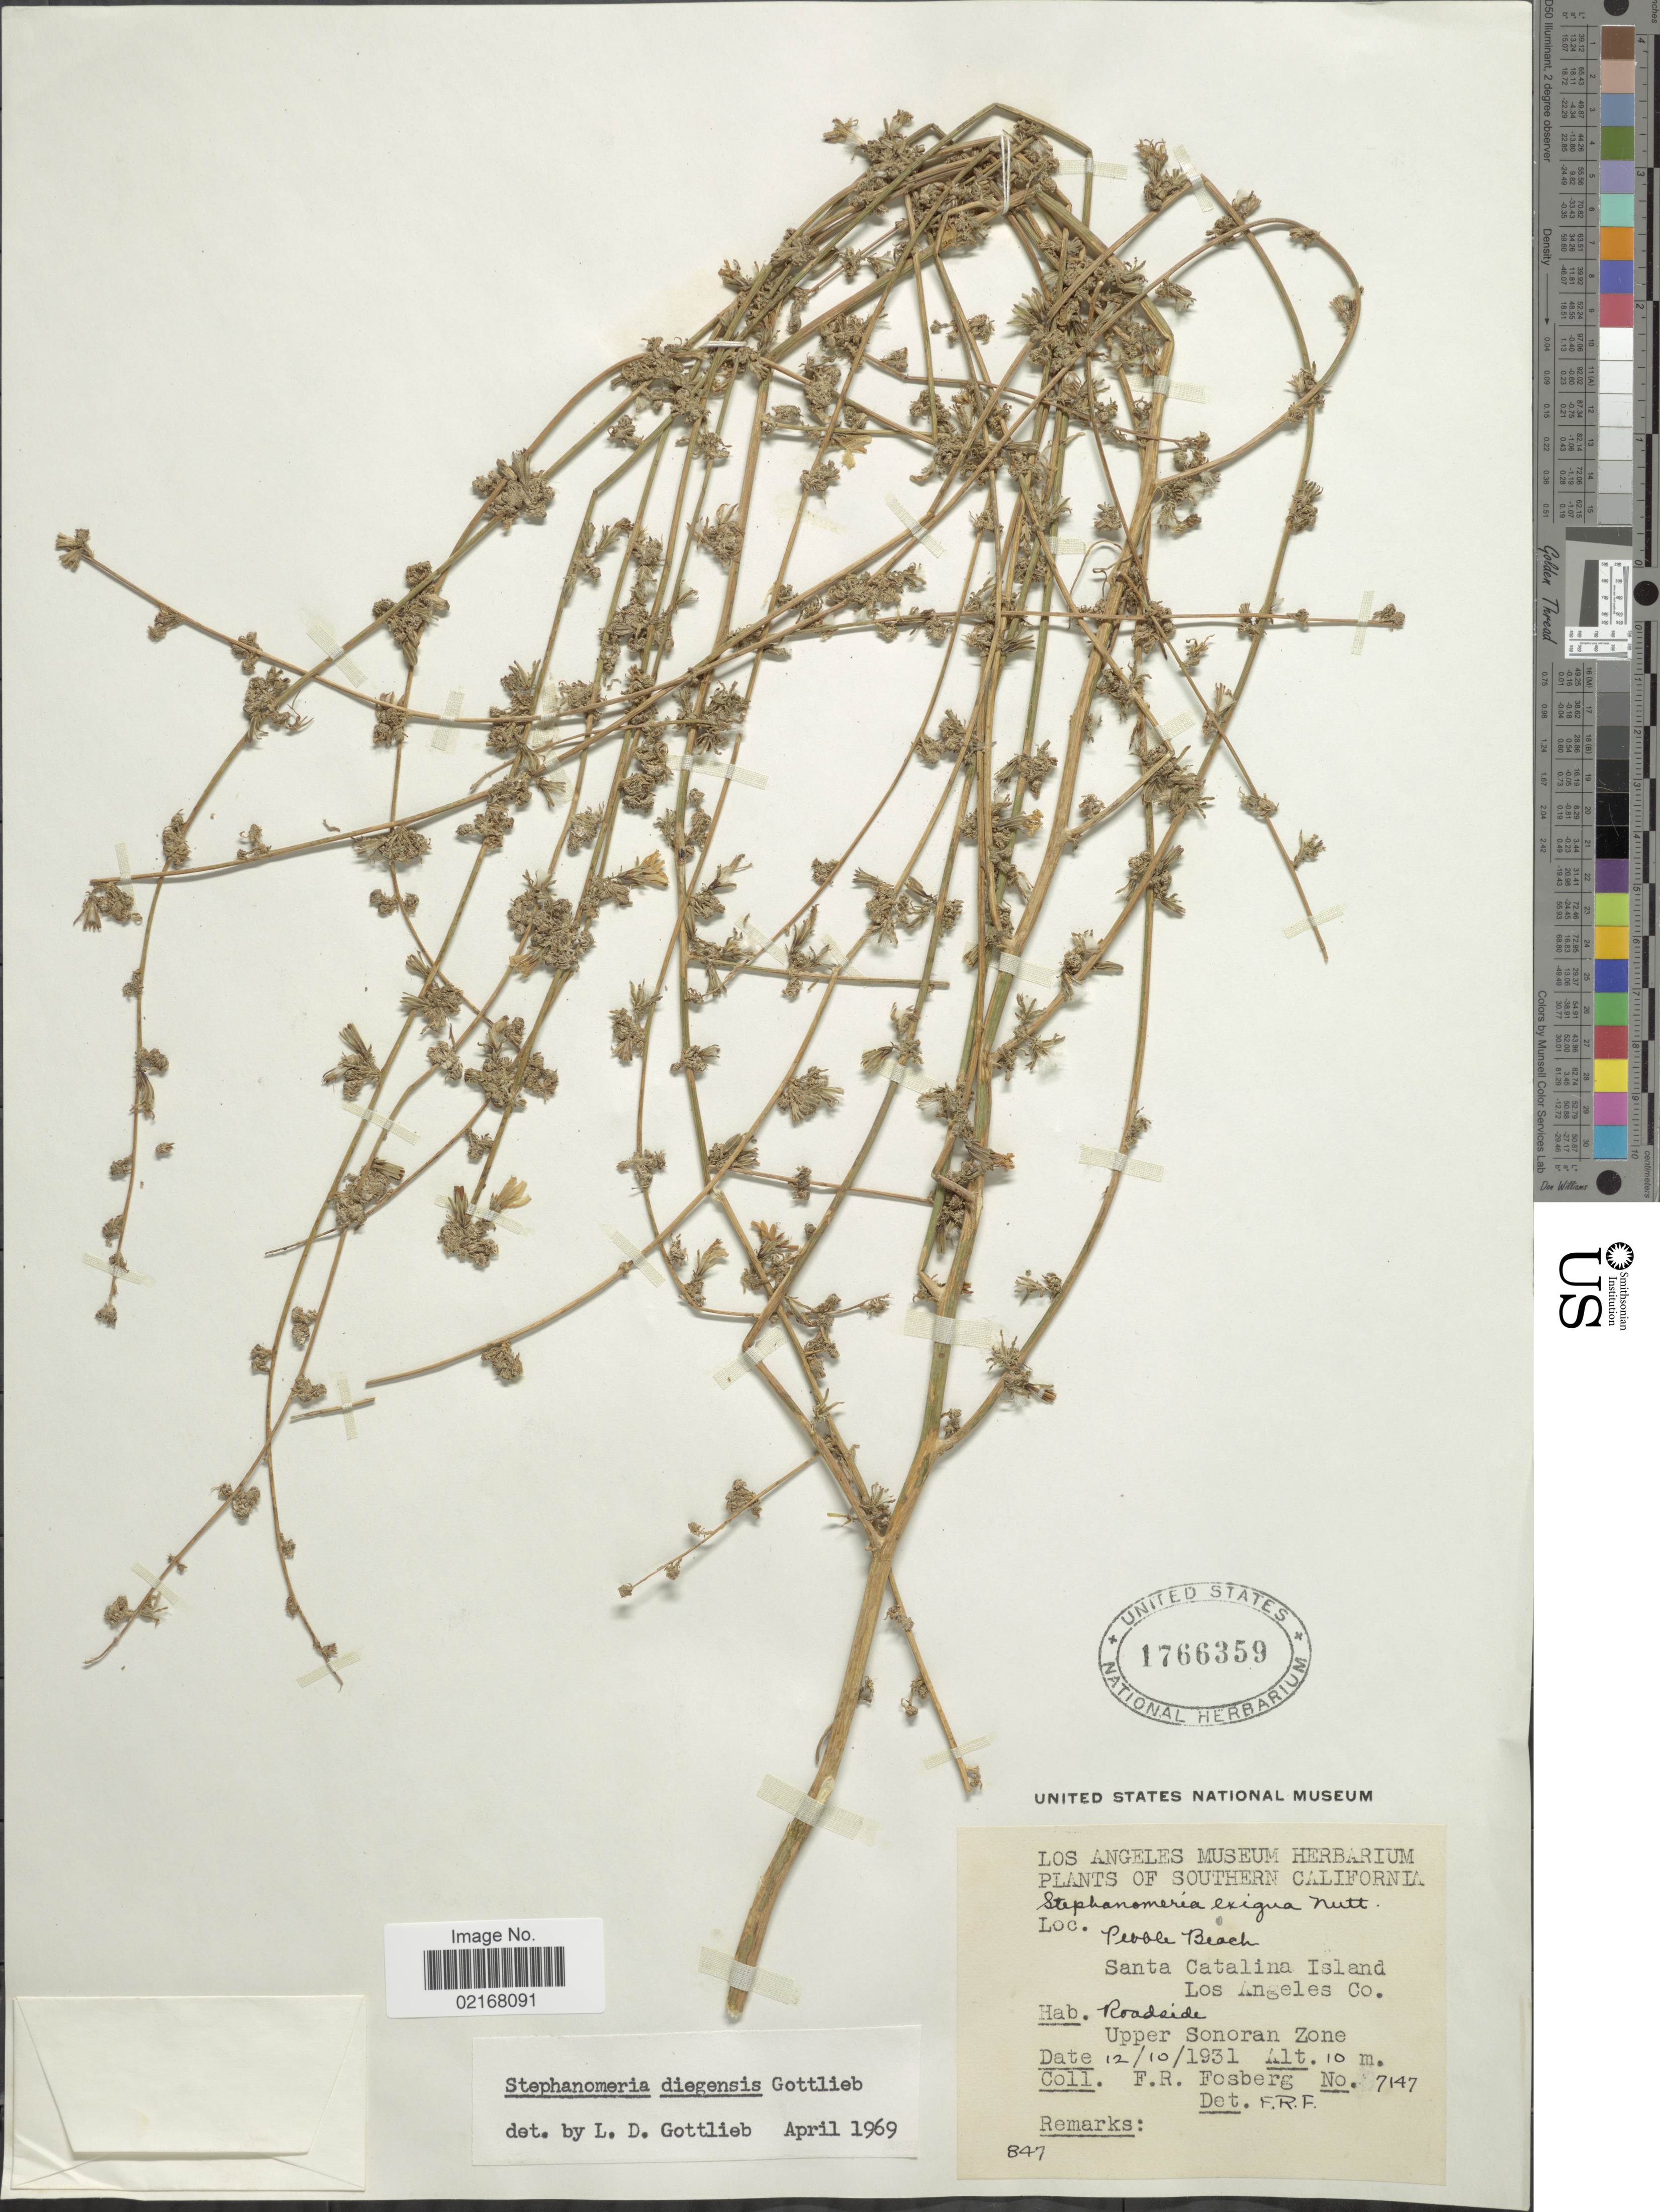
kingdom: Plantae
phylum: Tracheophyta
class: Magnoliopsida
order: Asterales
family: Asteraceae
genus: Stephanomeria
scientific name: Stephanomeria diegensis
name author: Gottlieb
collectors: F. R. Fosberg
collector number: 7147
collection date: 1931-12-10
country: United States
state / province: California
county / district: Los Angeles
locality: Southern California. Pebble Beach. Santa Catalina Island. Los Angeles Co. Roadside. Upper Sonoran Zone.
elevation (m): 10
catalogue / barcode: US 1766359